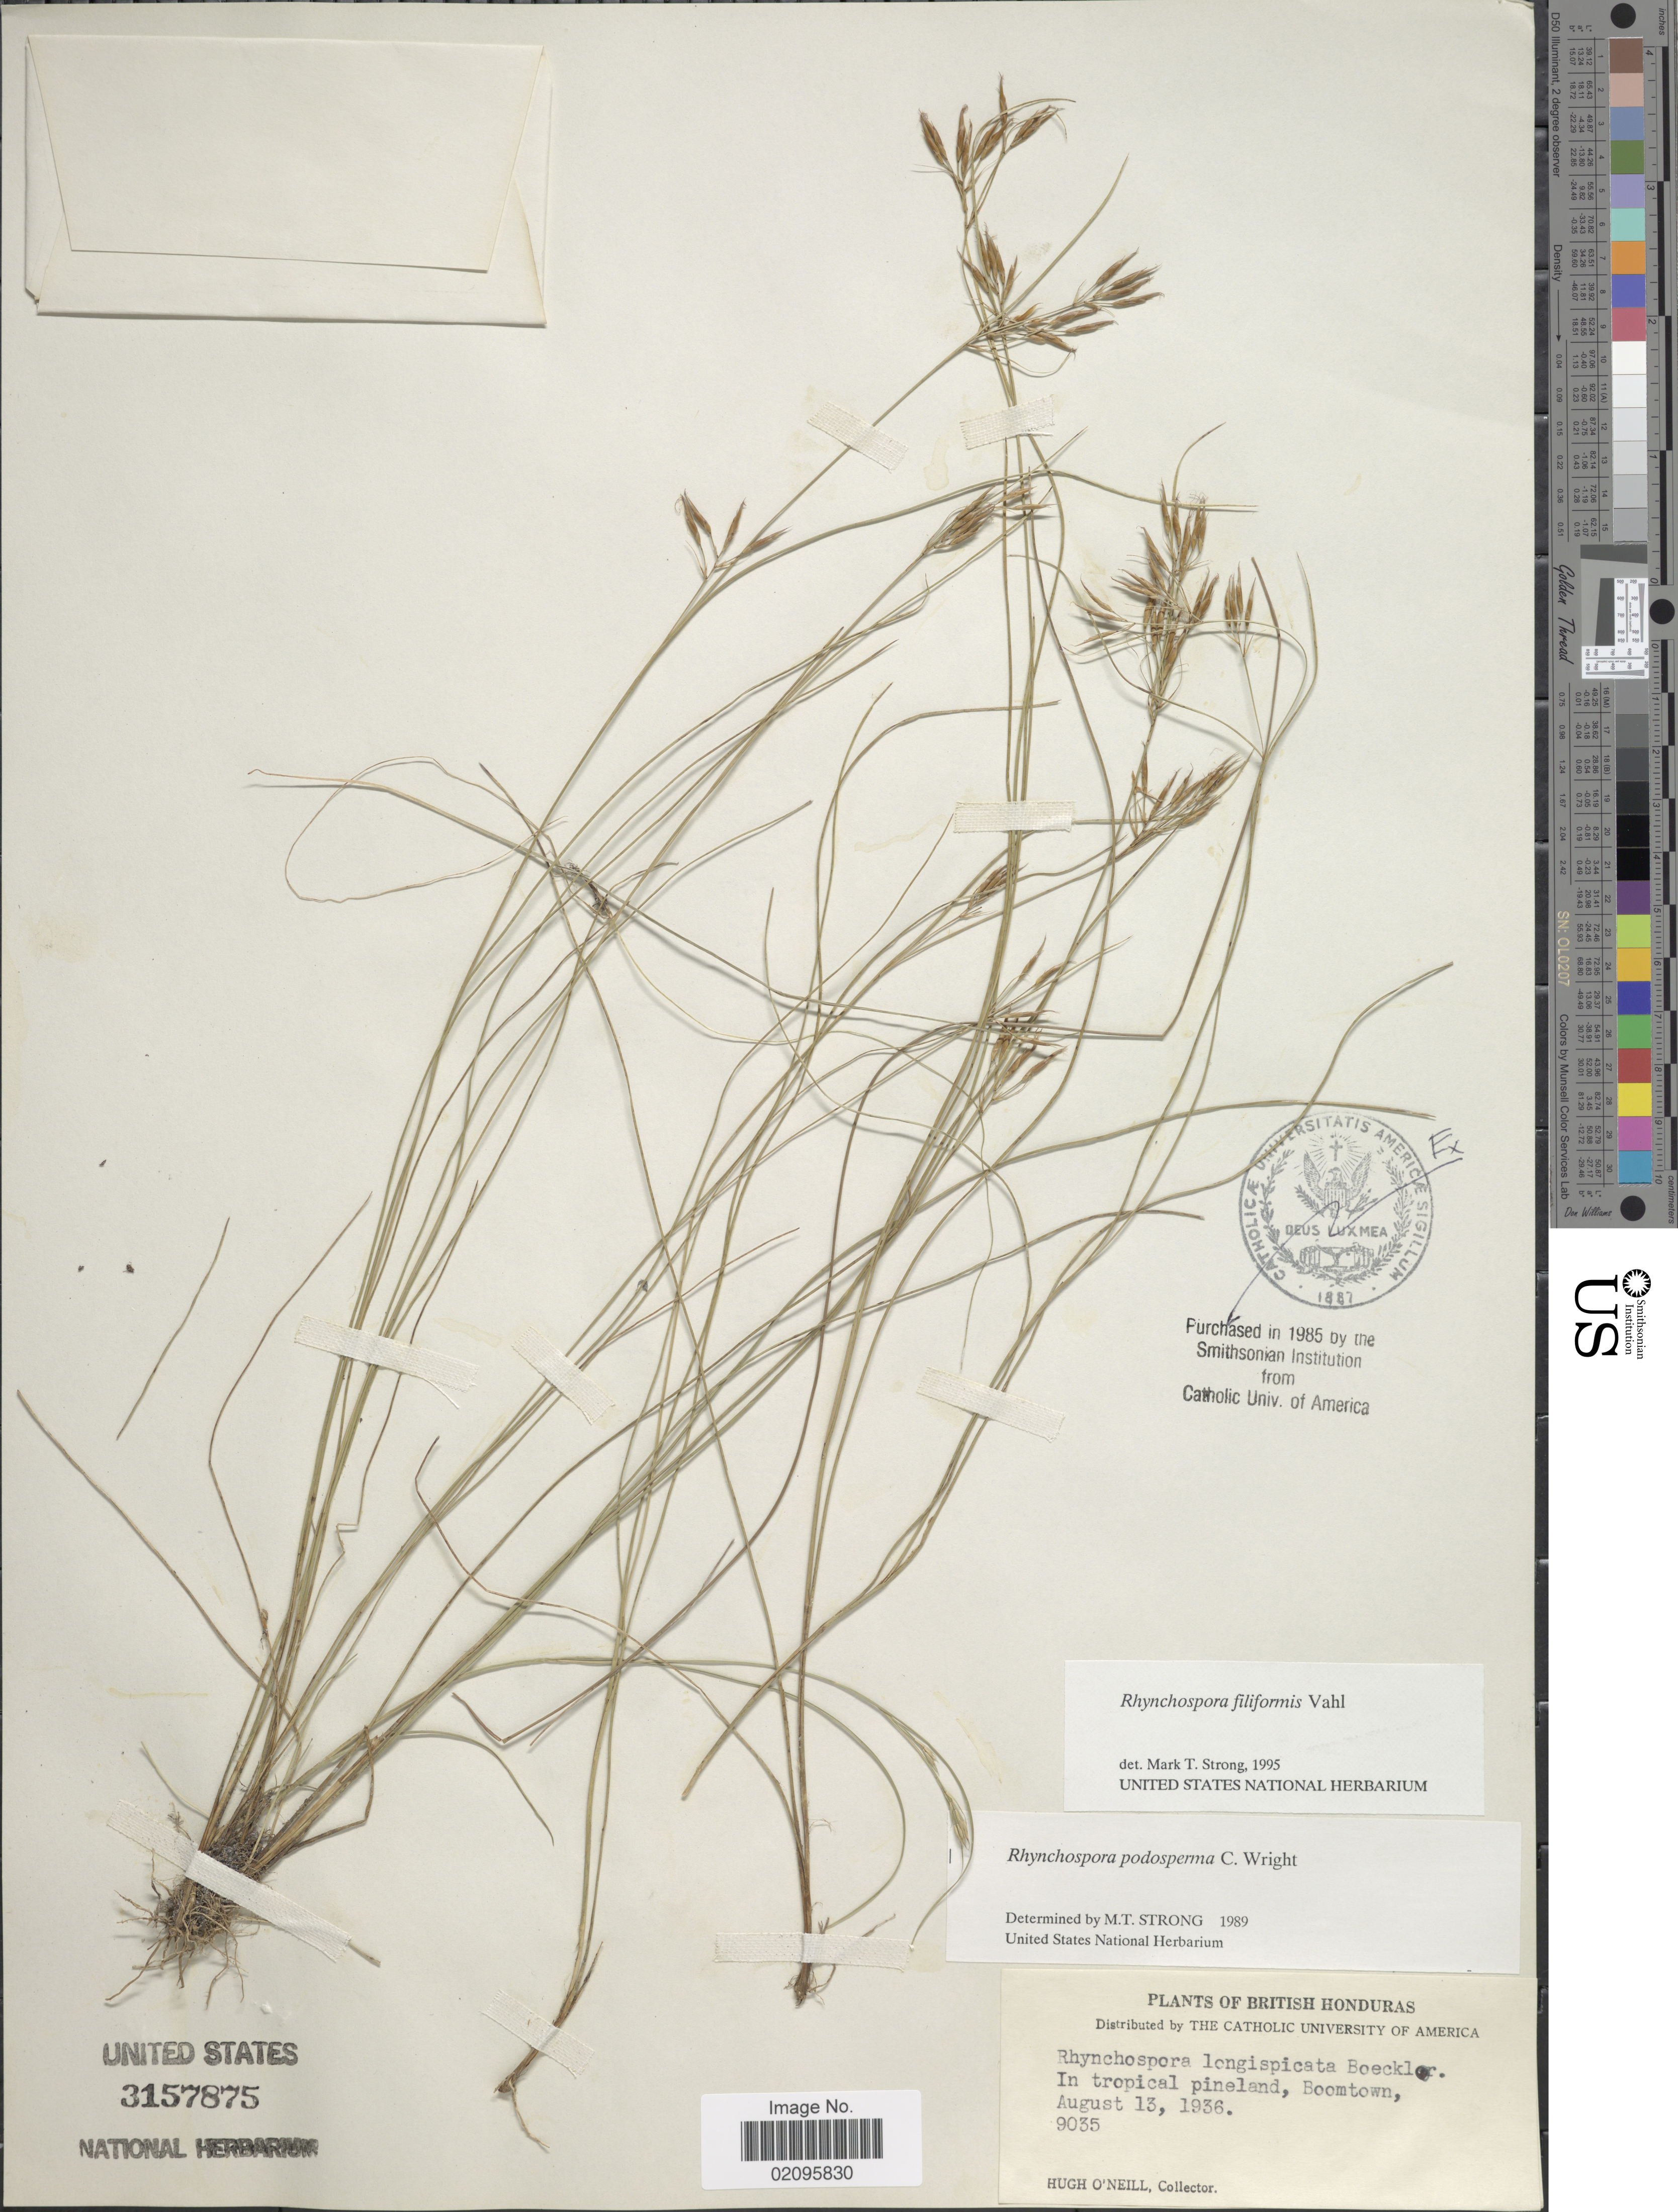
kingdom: Plantae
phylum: Tracheophyta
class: Liliopsida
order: Poales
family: Cyperaceae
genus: Rhynchospora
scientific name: Rhynchospora filiformis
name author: Vahl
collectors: H. O'Neill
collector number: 9035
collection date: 1936-08-13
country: Belize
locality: British Honduras, in tropical pineland, Boomtown.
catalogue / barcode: US 3157875